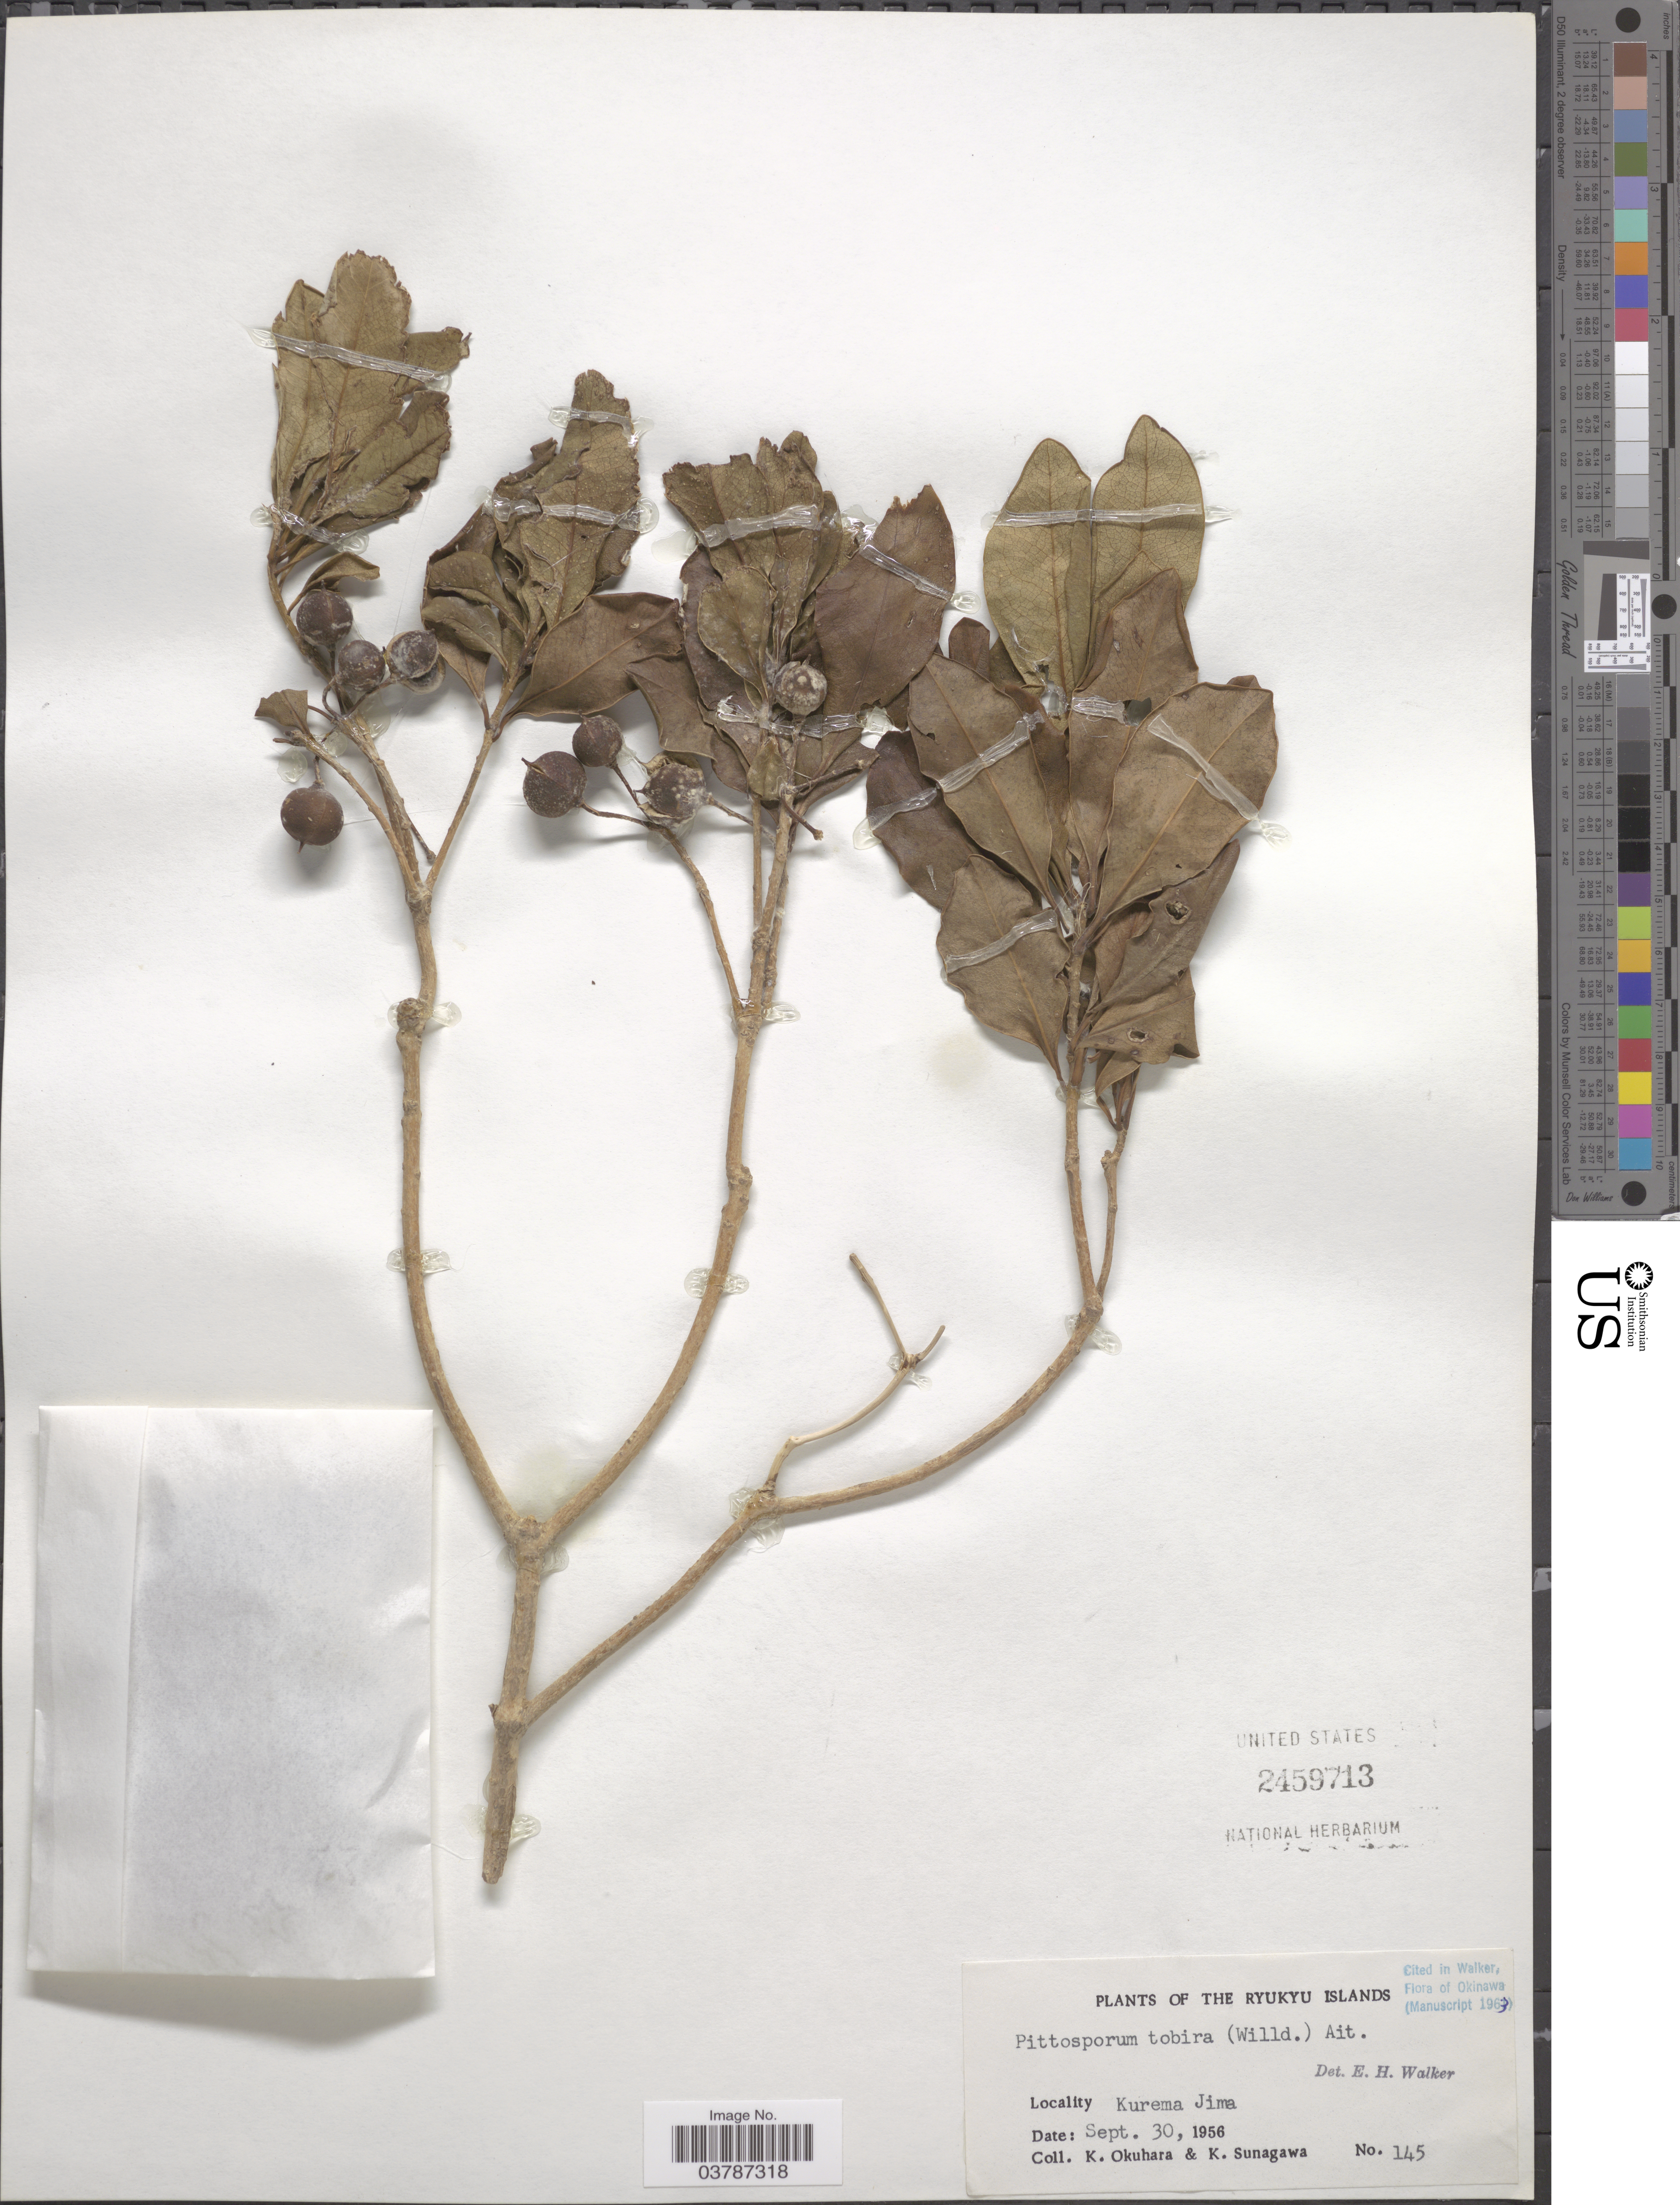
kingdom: Plantae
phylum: Tracheophyta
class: Magnoliopsida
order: Apiales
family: Pittosporaceae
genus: Pittosporum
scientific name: Pittosporum tobira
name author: (Thunb.) W.T. Aiton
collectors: K. Okuhara & K. Sunagawa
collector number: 145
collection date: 1956-09-30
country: Japan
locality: Ryukyu Islands. Kurema Jima.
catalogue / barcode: US 2459713